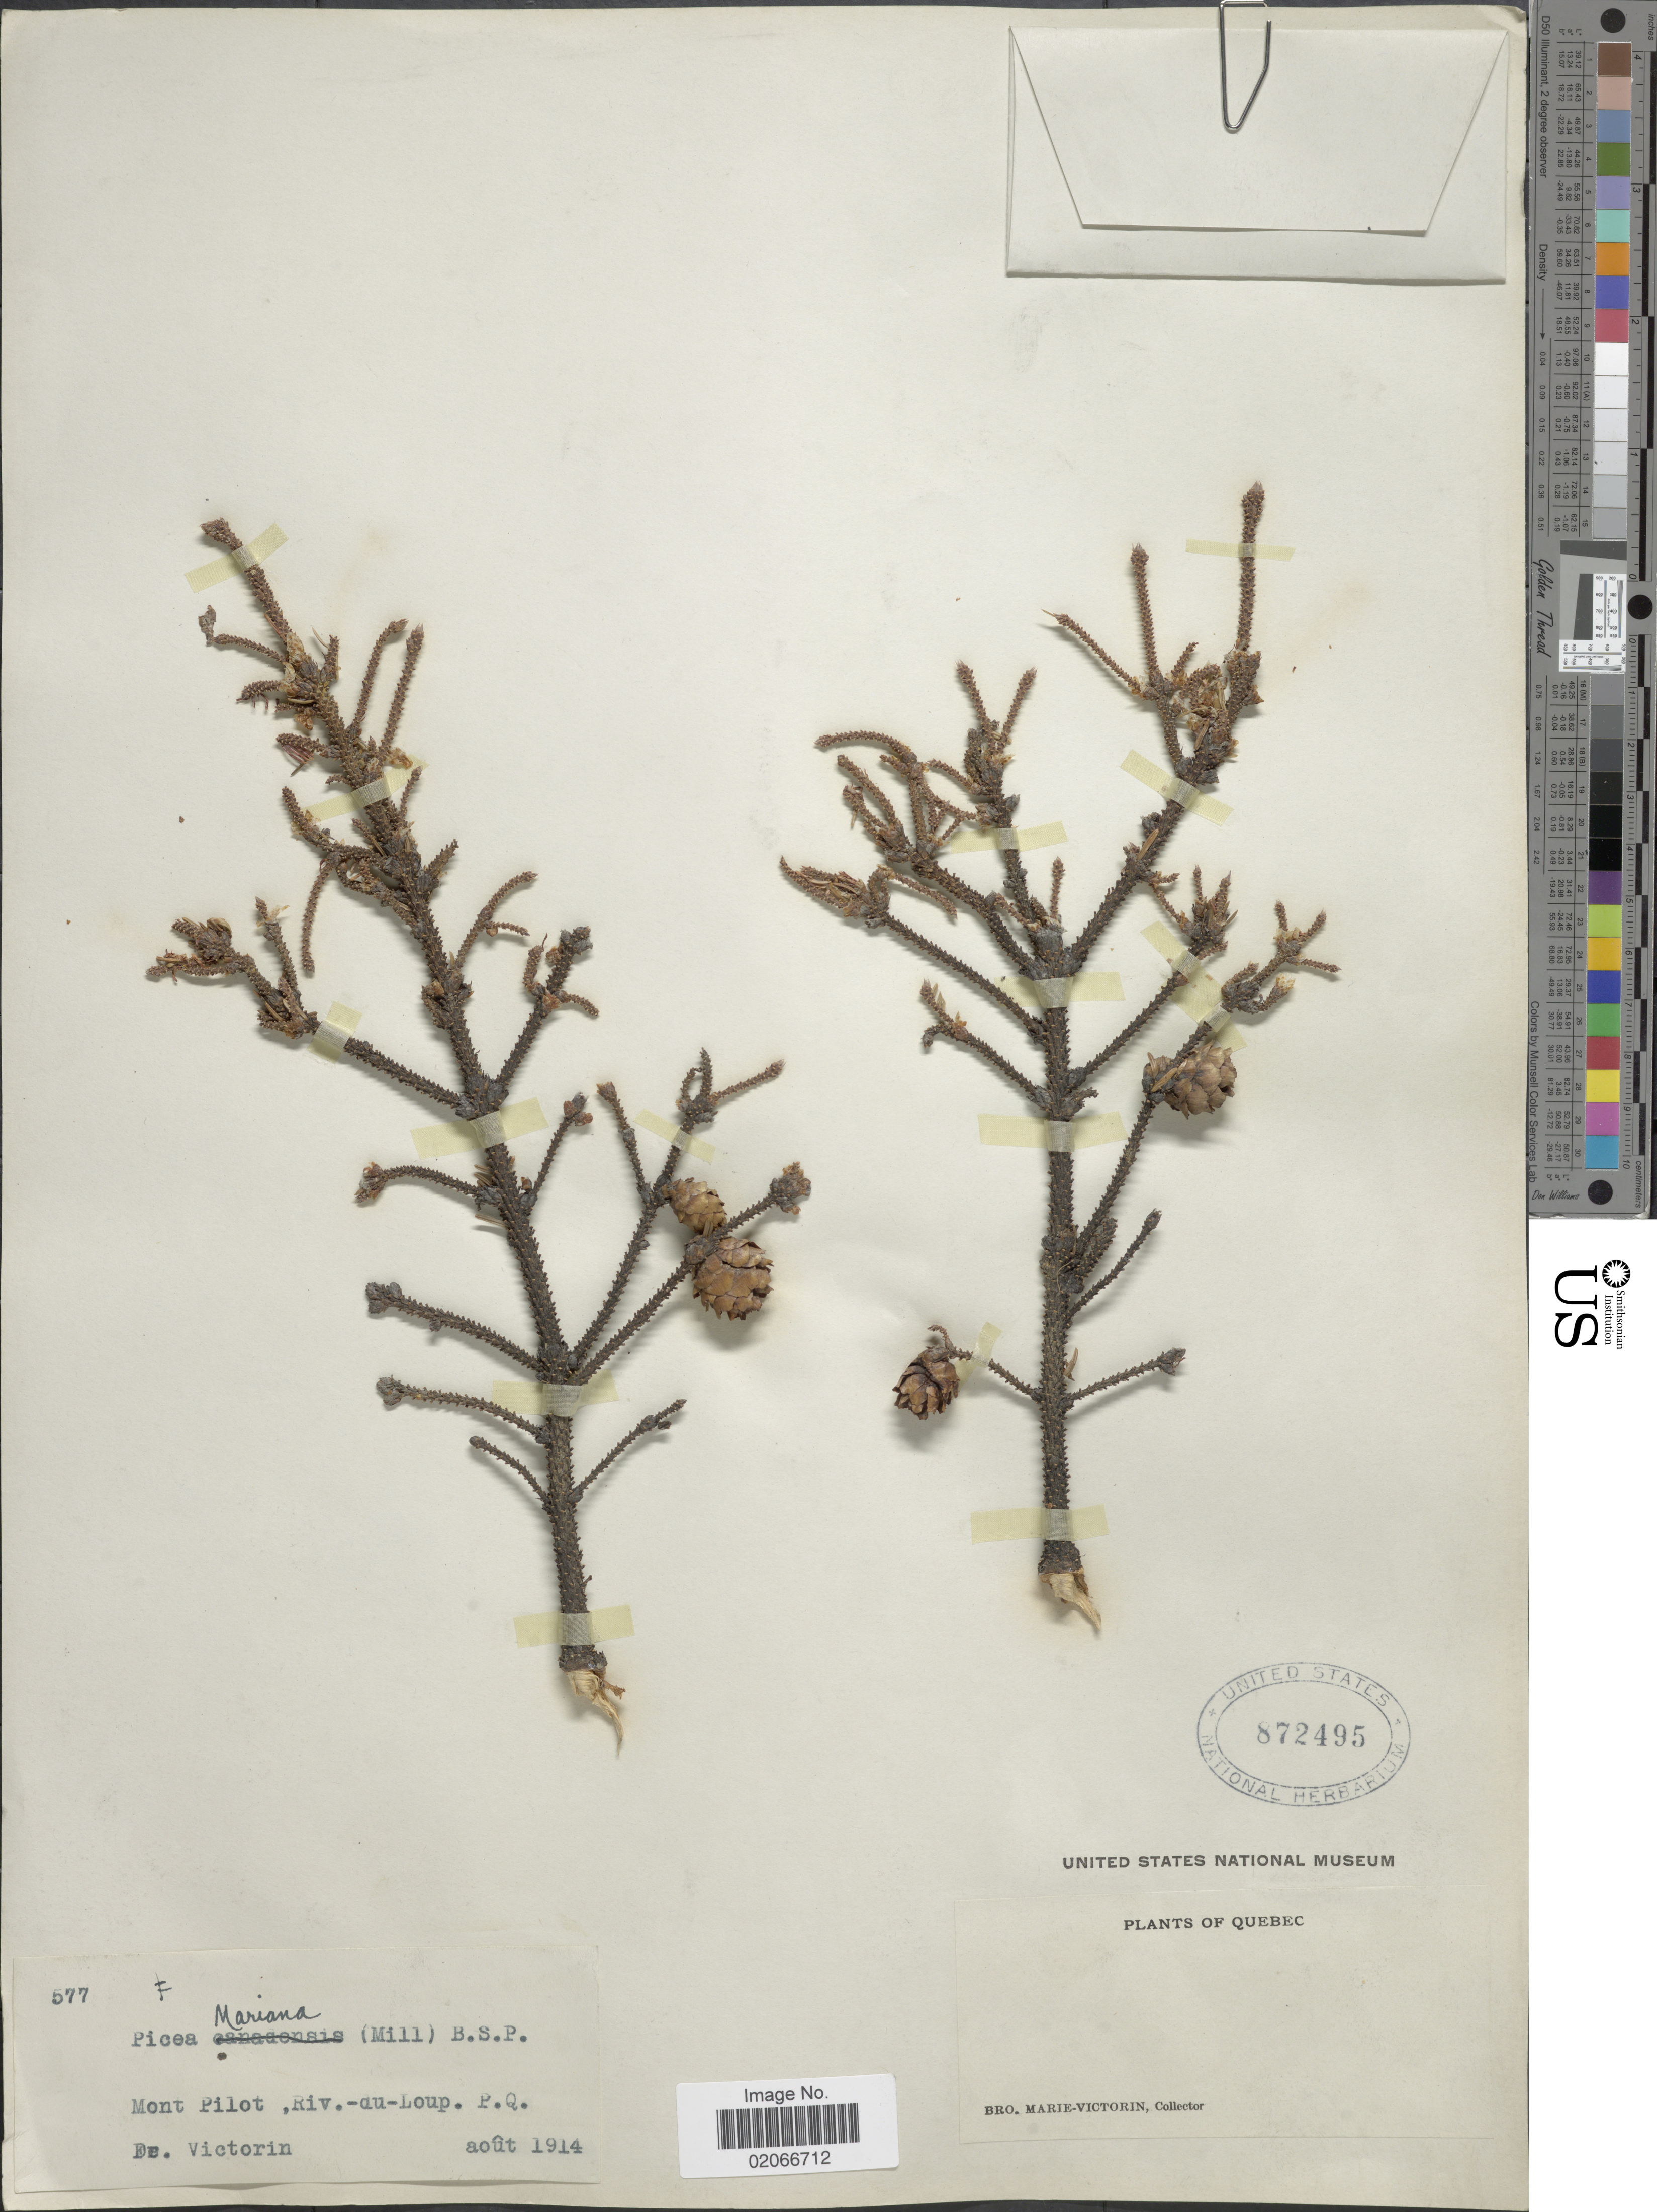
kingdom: Plantae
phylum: Tracheophyta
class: Pinopsida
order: Pinales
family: Pinaceae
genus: Picea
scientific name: Picea mariana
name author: (Mill.) Britton, Stearns & Poggenb.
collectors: Fr. Marie-Victorin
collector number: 577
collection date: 1914-08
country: Canada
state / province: Quebec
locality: Mont Pilot, Riv.-du-Loup. P.Q.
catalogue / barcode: US 872495